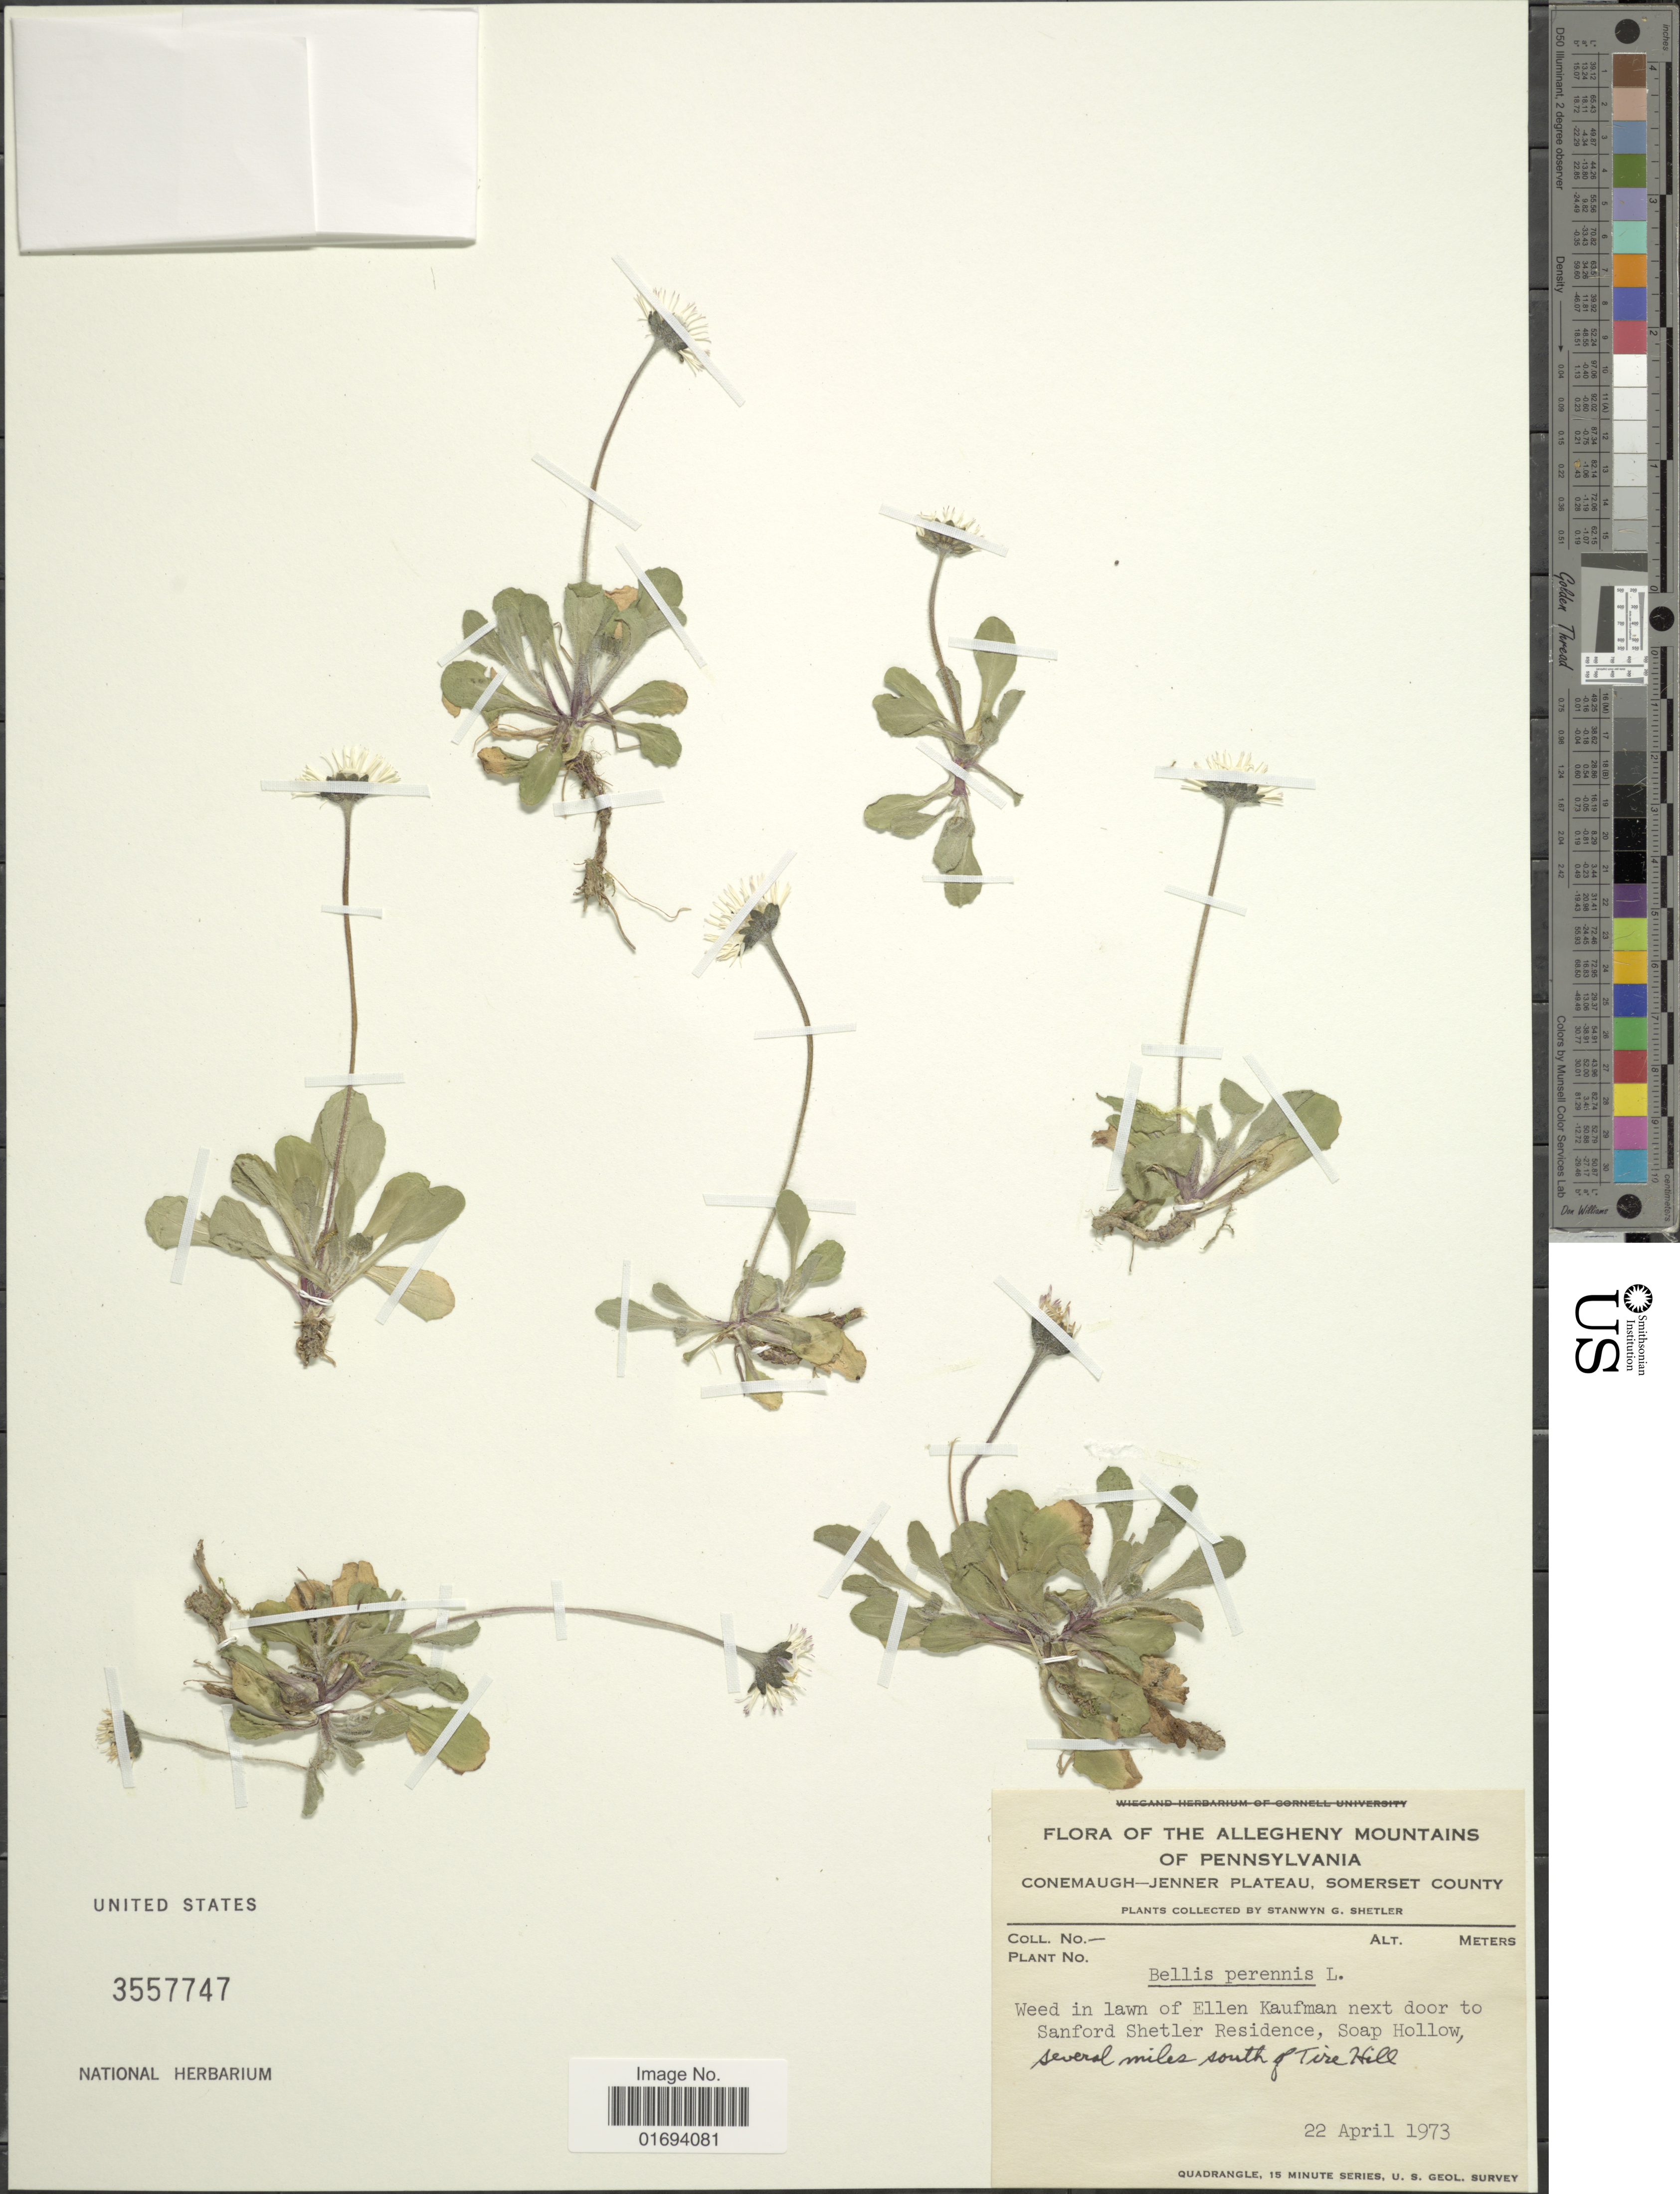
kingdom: Plantae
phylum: Tracheophyta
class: Magnoliopsida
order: Asterales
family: Asteraceae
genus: Bellis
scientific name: Bellis perennis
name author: L.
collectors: S. Shetler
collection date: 1973-04-22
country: United States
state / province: Pennsylvania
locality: The allegheny Mountains of Pennsylvania, Conemaugh-Jenner Plateau, Somerset County. Weed in lawn of Ellen Kaufman next door to Sanfor Shetler Residence, Soap Hollow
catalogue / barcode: US 3557747